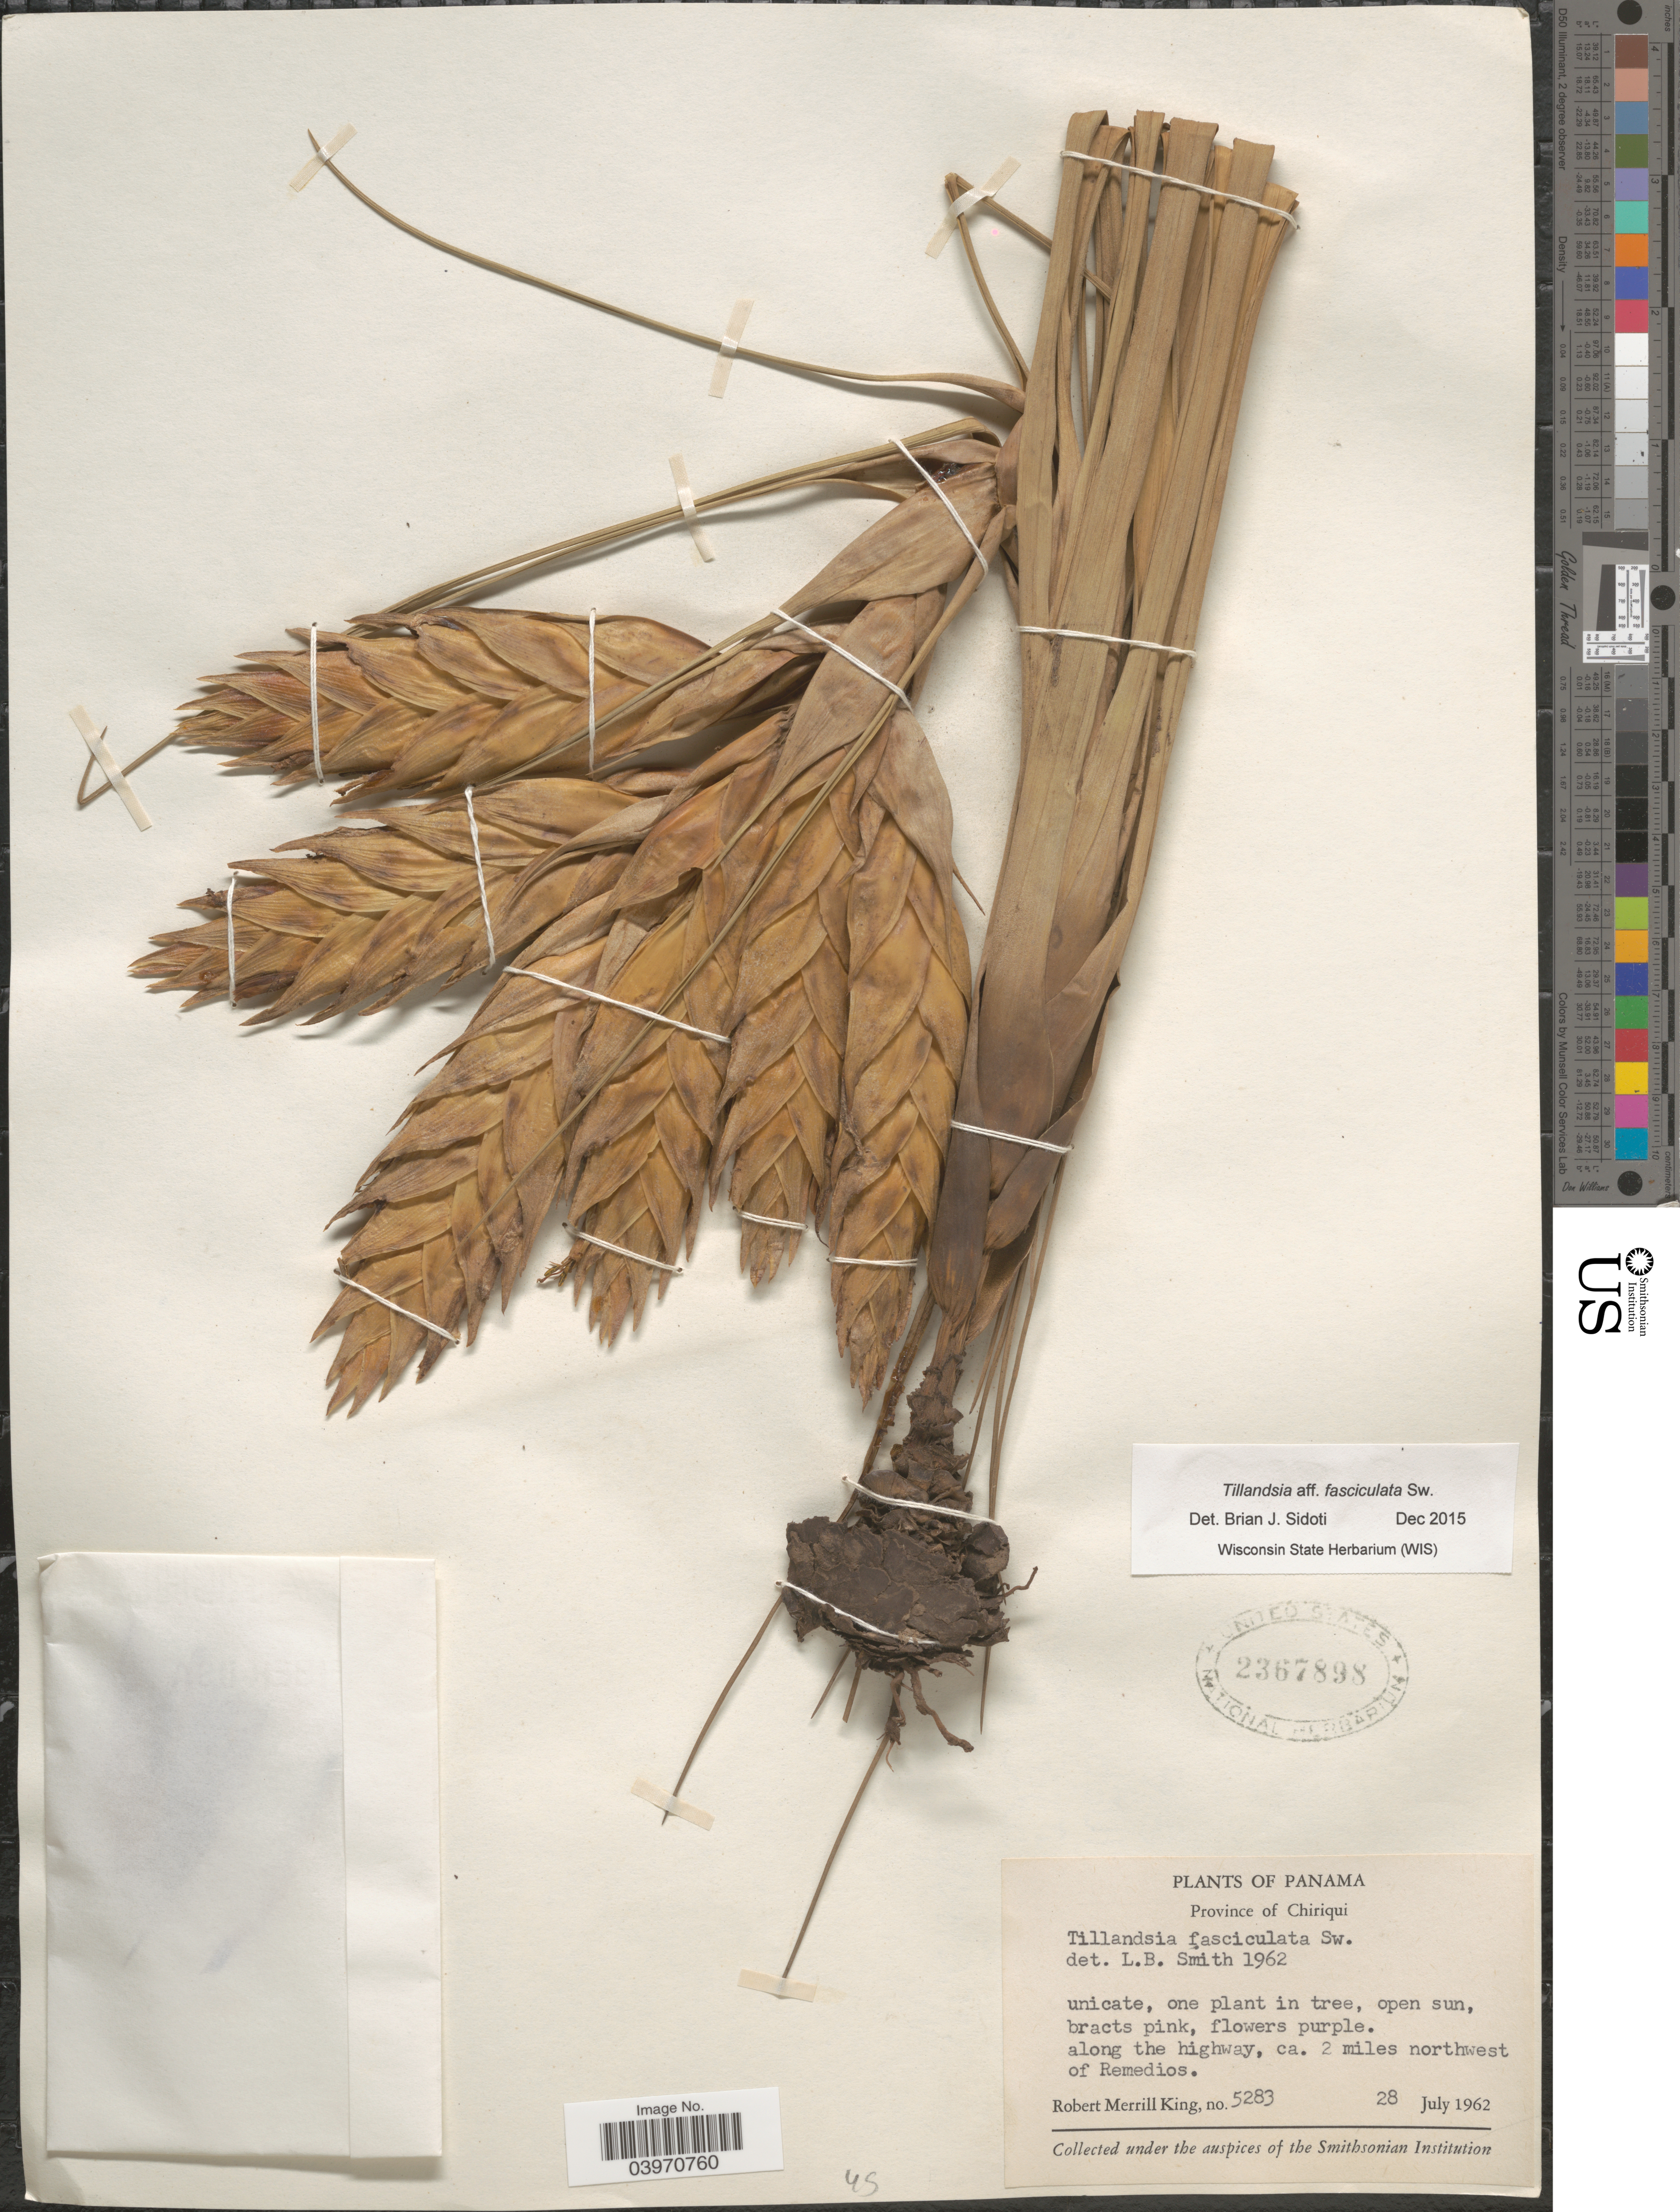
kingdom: Plantae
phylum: Tracheophyta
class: Liliopsida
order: Poales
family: Bromeliaceae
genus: Tillandsia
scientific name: Tillandsia fasciculata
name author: Sw.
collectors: R. M. King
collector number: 5283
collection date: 1962-07-28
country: Panama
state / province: Chiriqui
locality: Along the highway, ca. 2 miles northwest of Remedios.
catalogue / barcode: US 2367898